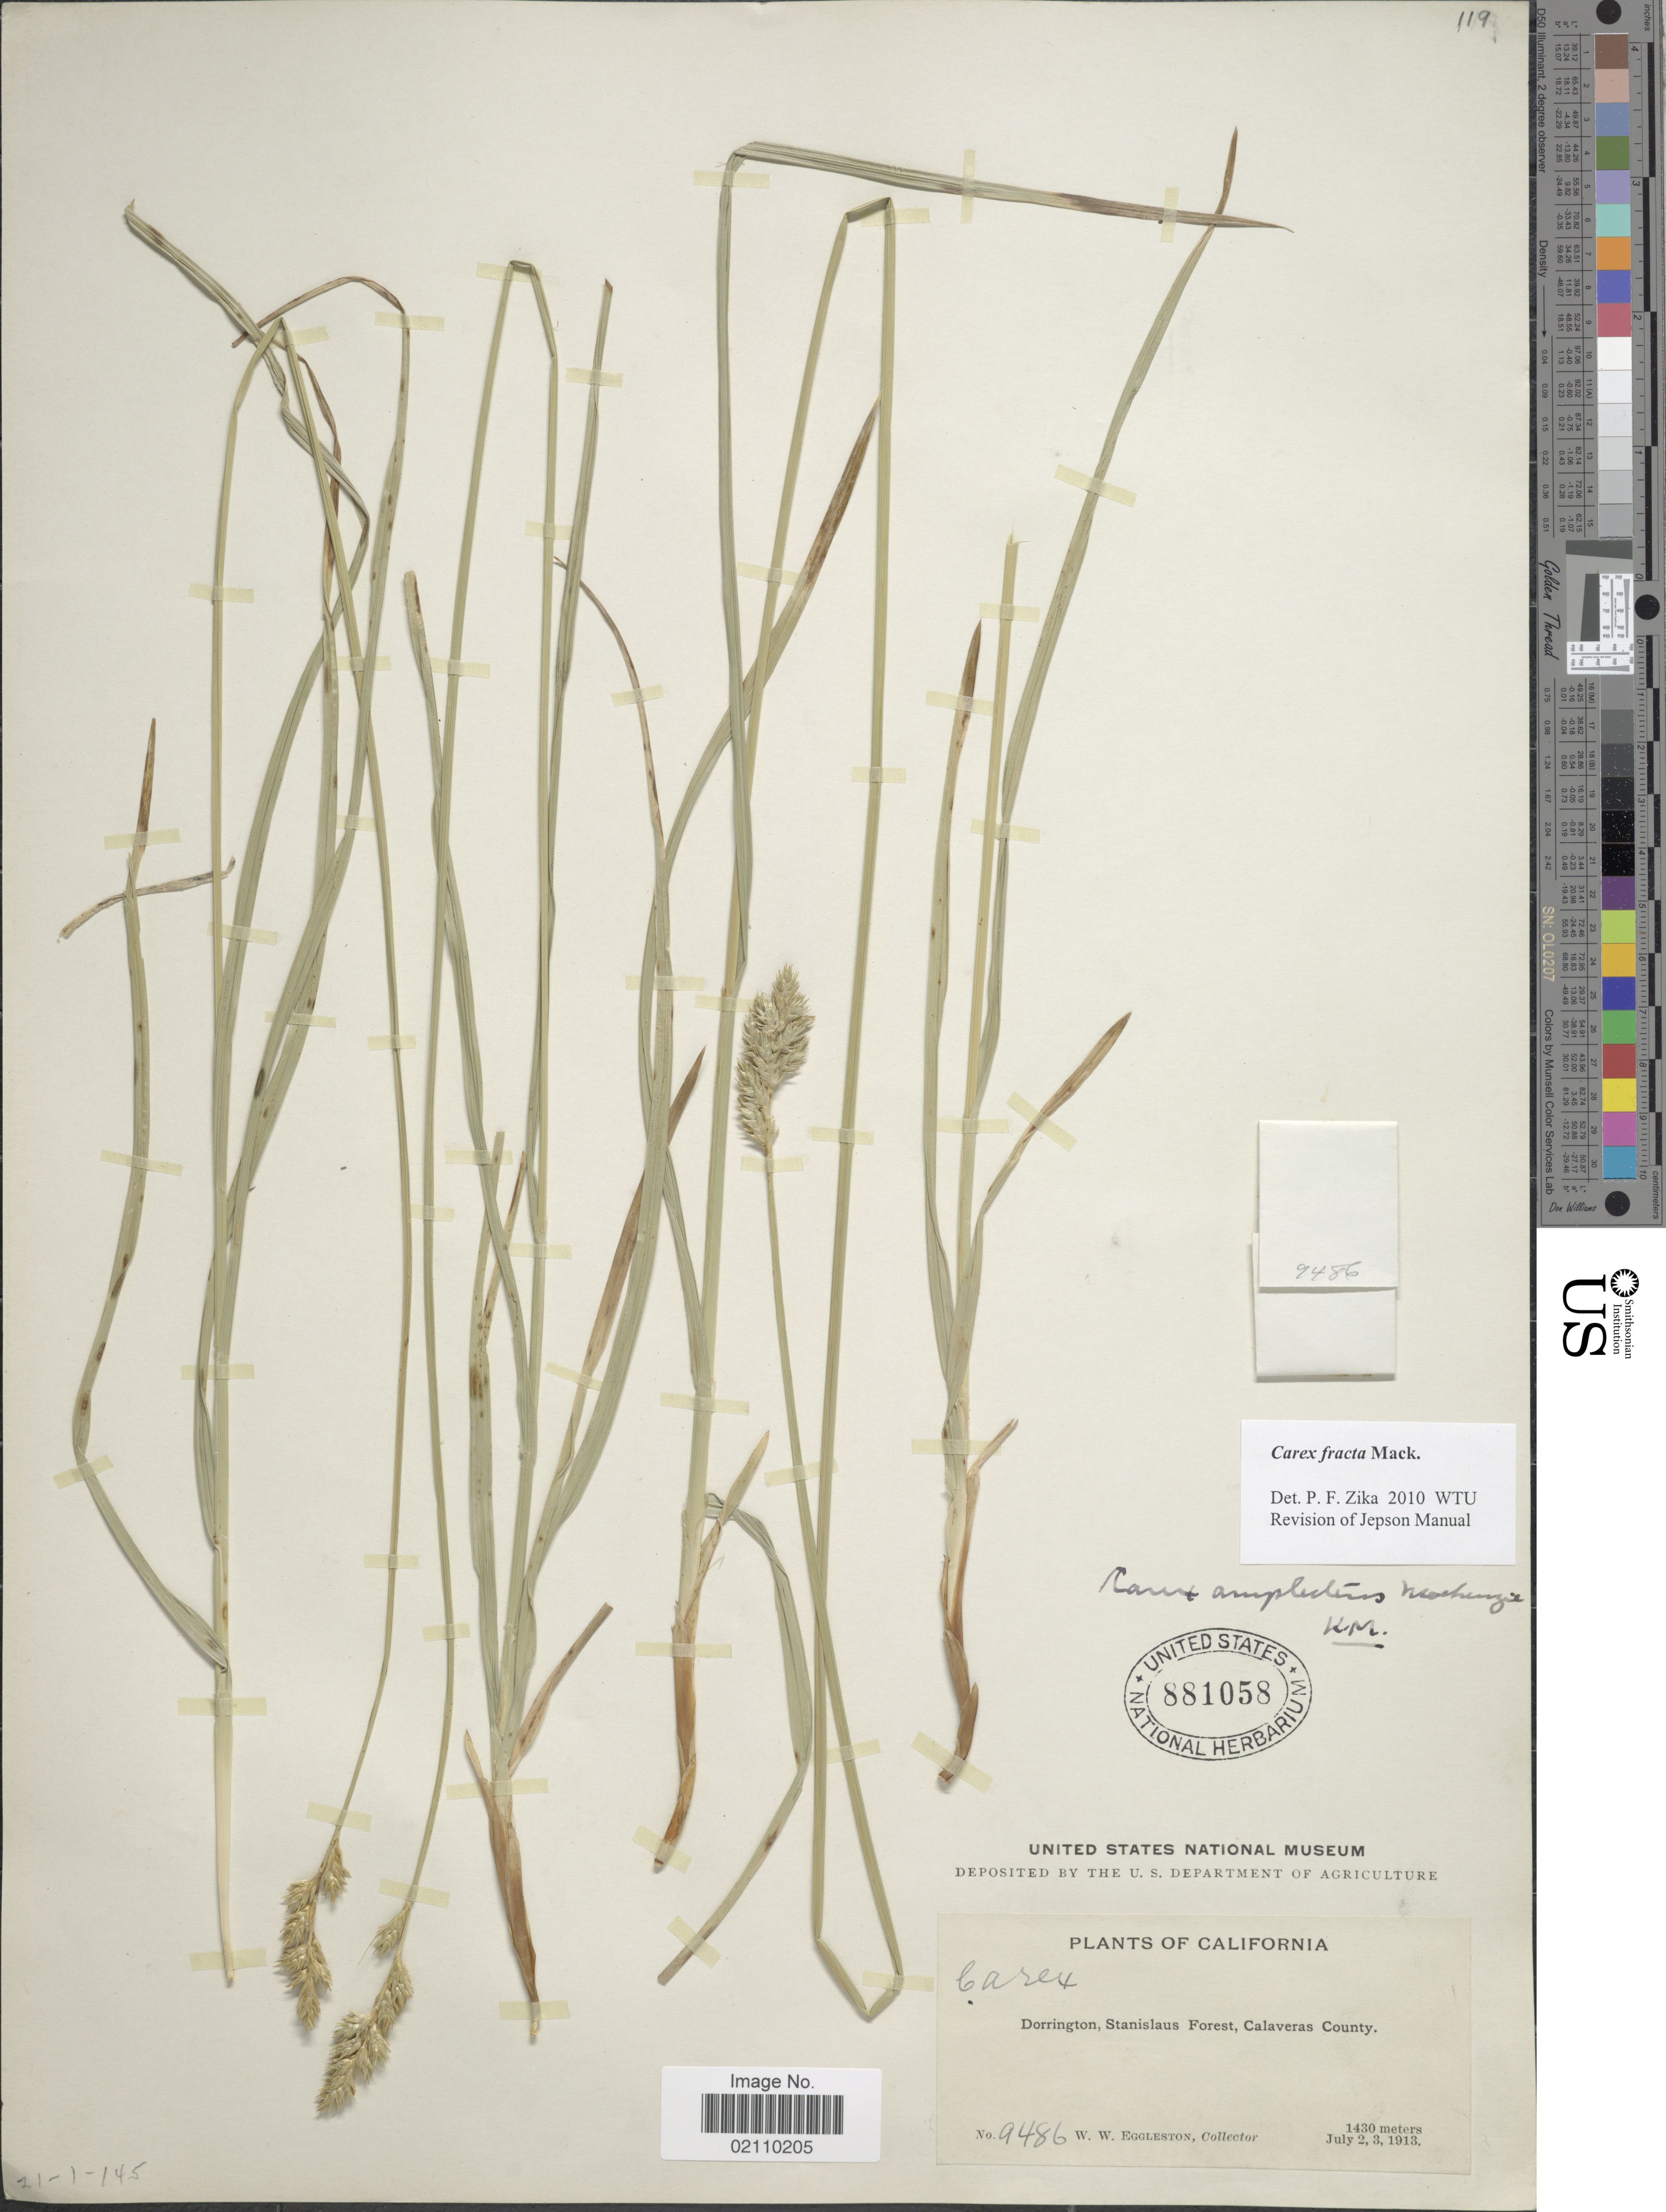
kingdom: Plantae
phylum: Tracheophyta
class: Liliopsida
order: Poales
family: Cyperaceae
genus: Carex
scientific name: Carex fracta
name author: Mack.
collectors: W. W. Eggleston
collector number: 9486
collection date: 1913-07-02/1913-07-03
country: United States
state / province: California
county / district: Calaveras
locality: Dorrington, Stanislaus Forest, Calaveras County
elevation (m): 1430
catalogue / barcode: US 881058